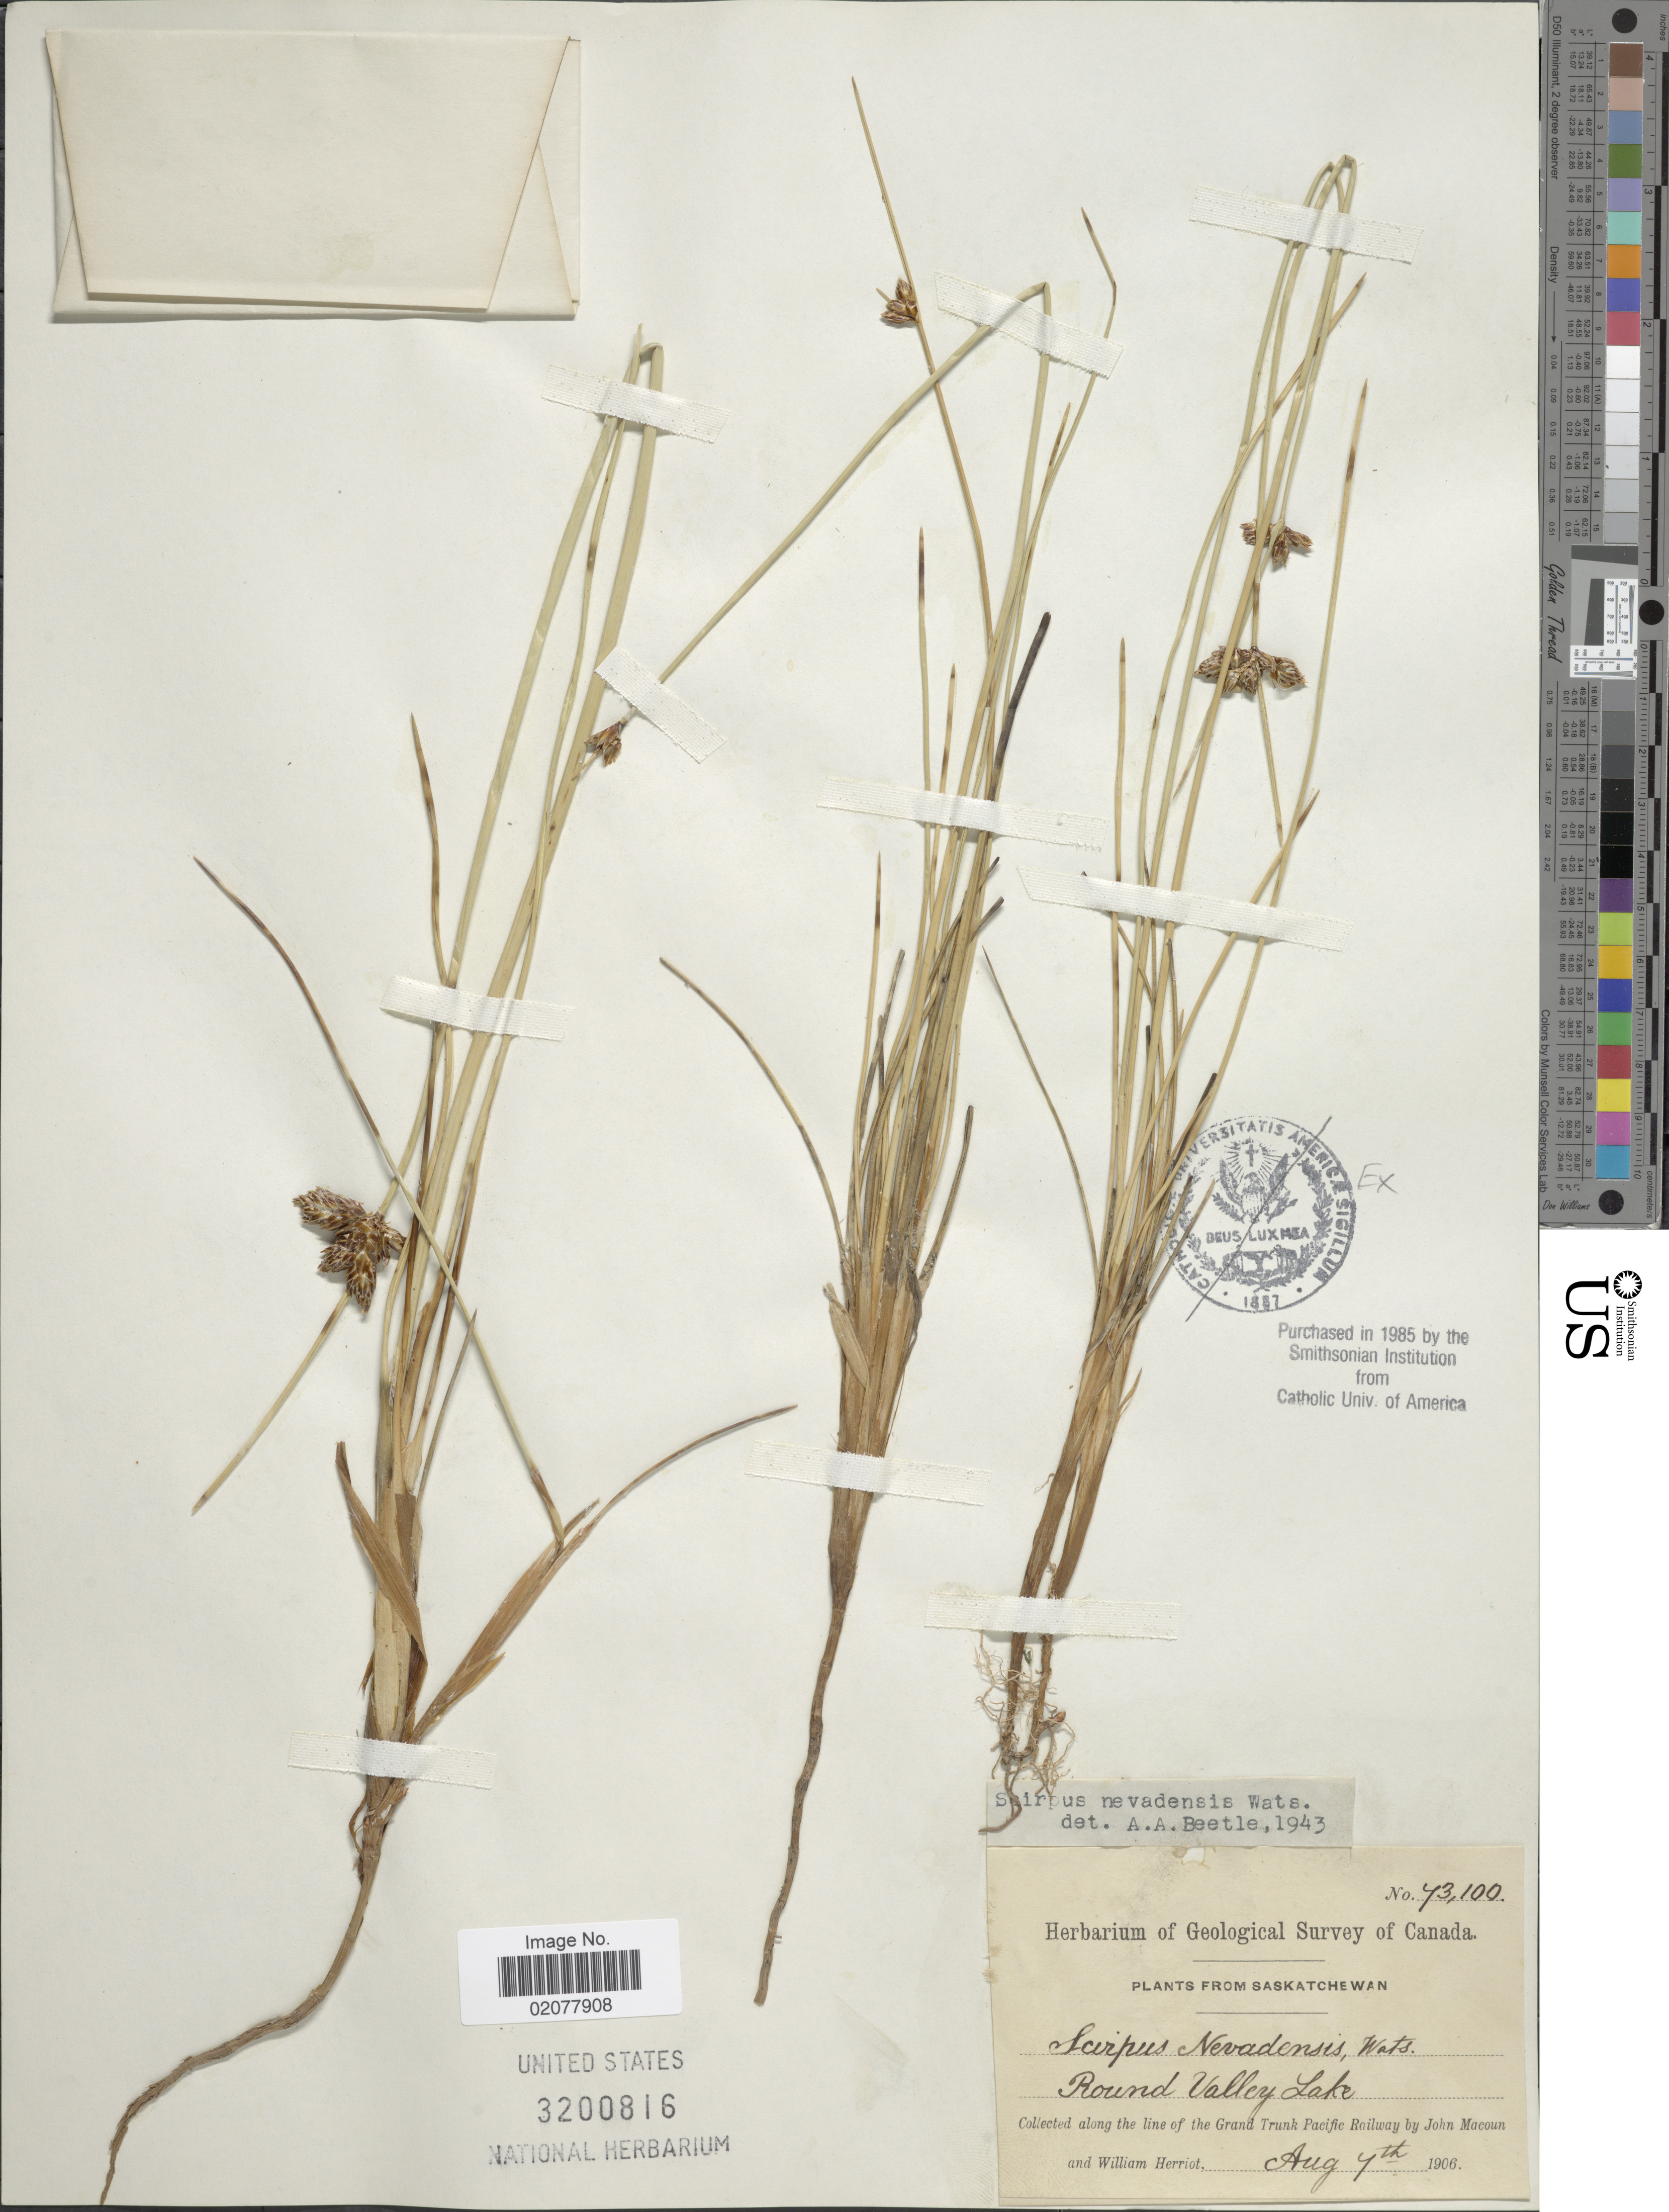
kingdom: Plantae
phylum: Tracheophyta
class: Liliopsida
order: Poales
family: Cyperaceae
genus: Amphiscirpus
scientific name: Amphiscirpus nevadensis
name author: (S. Watson) Oteng-Yeb.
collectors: J. Macoun & W. Herriot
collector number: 43100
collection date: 1906-08-04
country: Canada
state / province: Saskatchewan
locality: Round Valley Lake. Along the line of the Grand Trunk Pacific Railway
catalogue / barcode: US 3200816